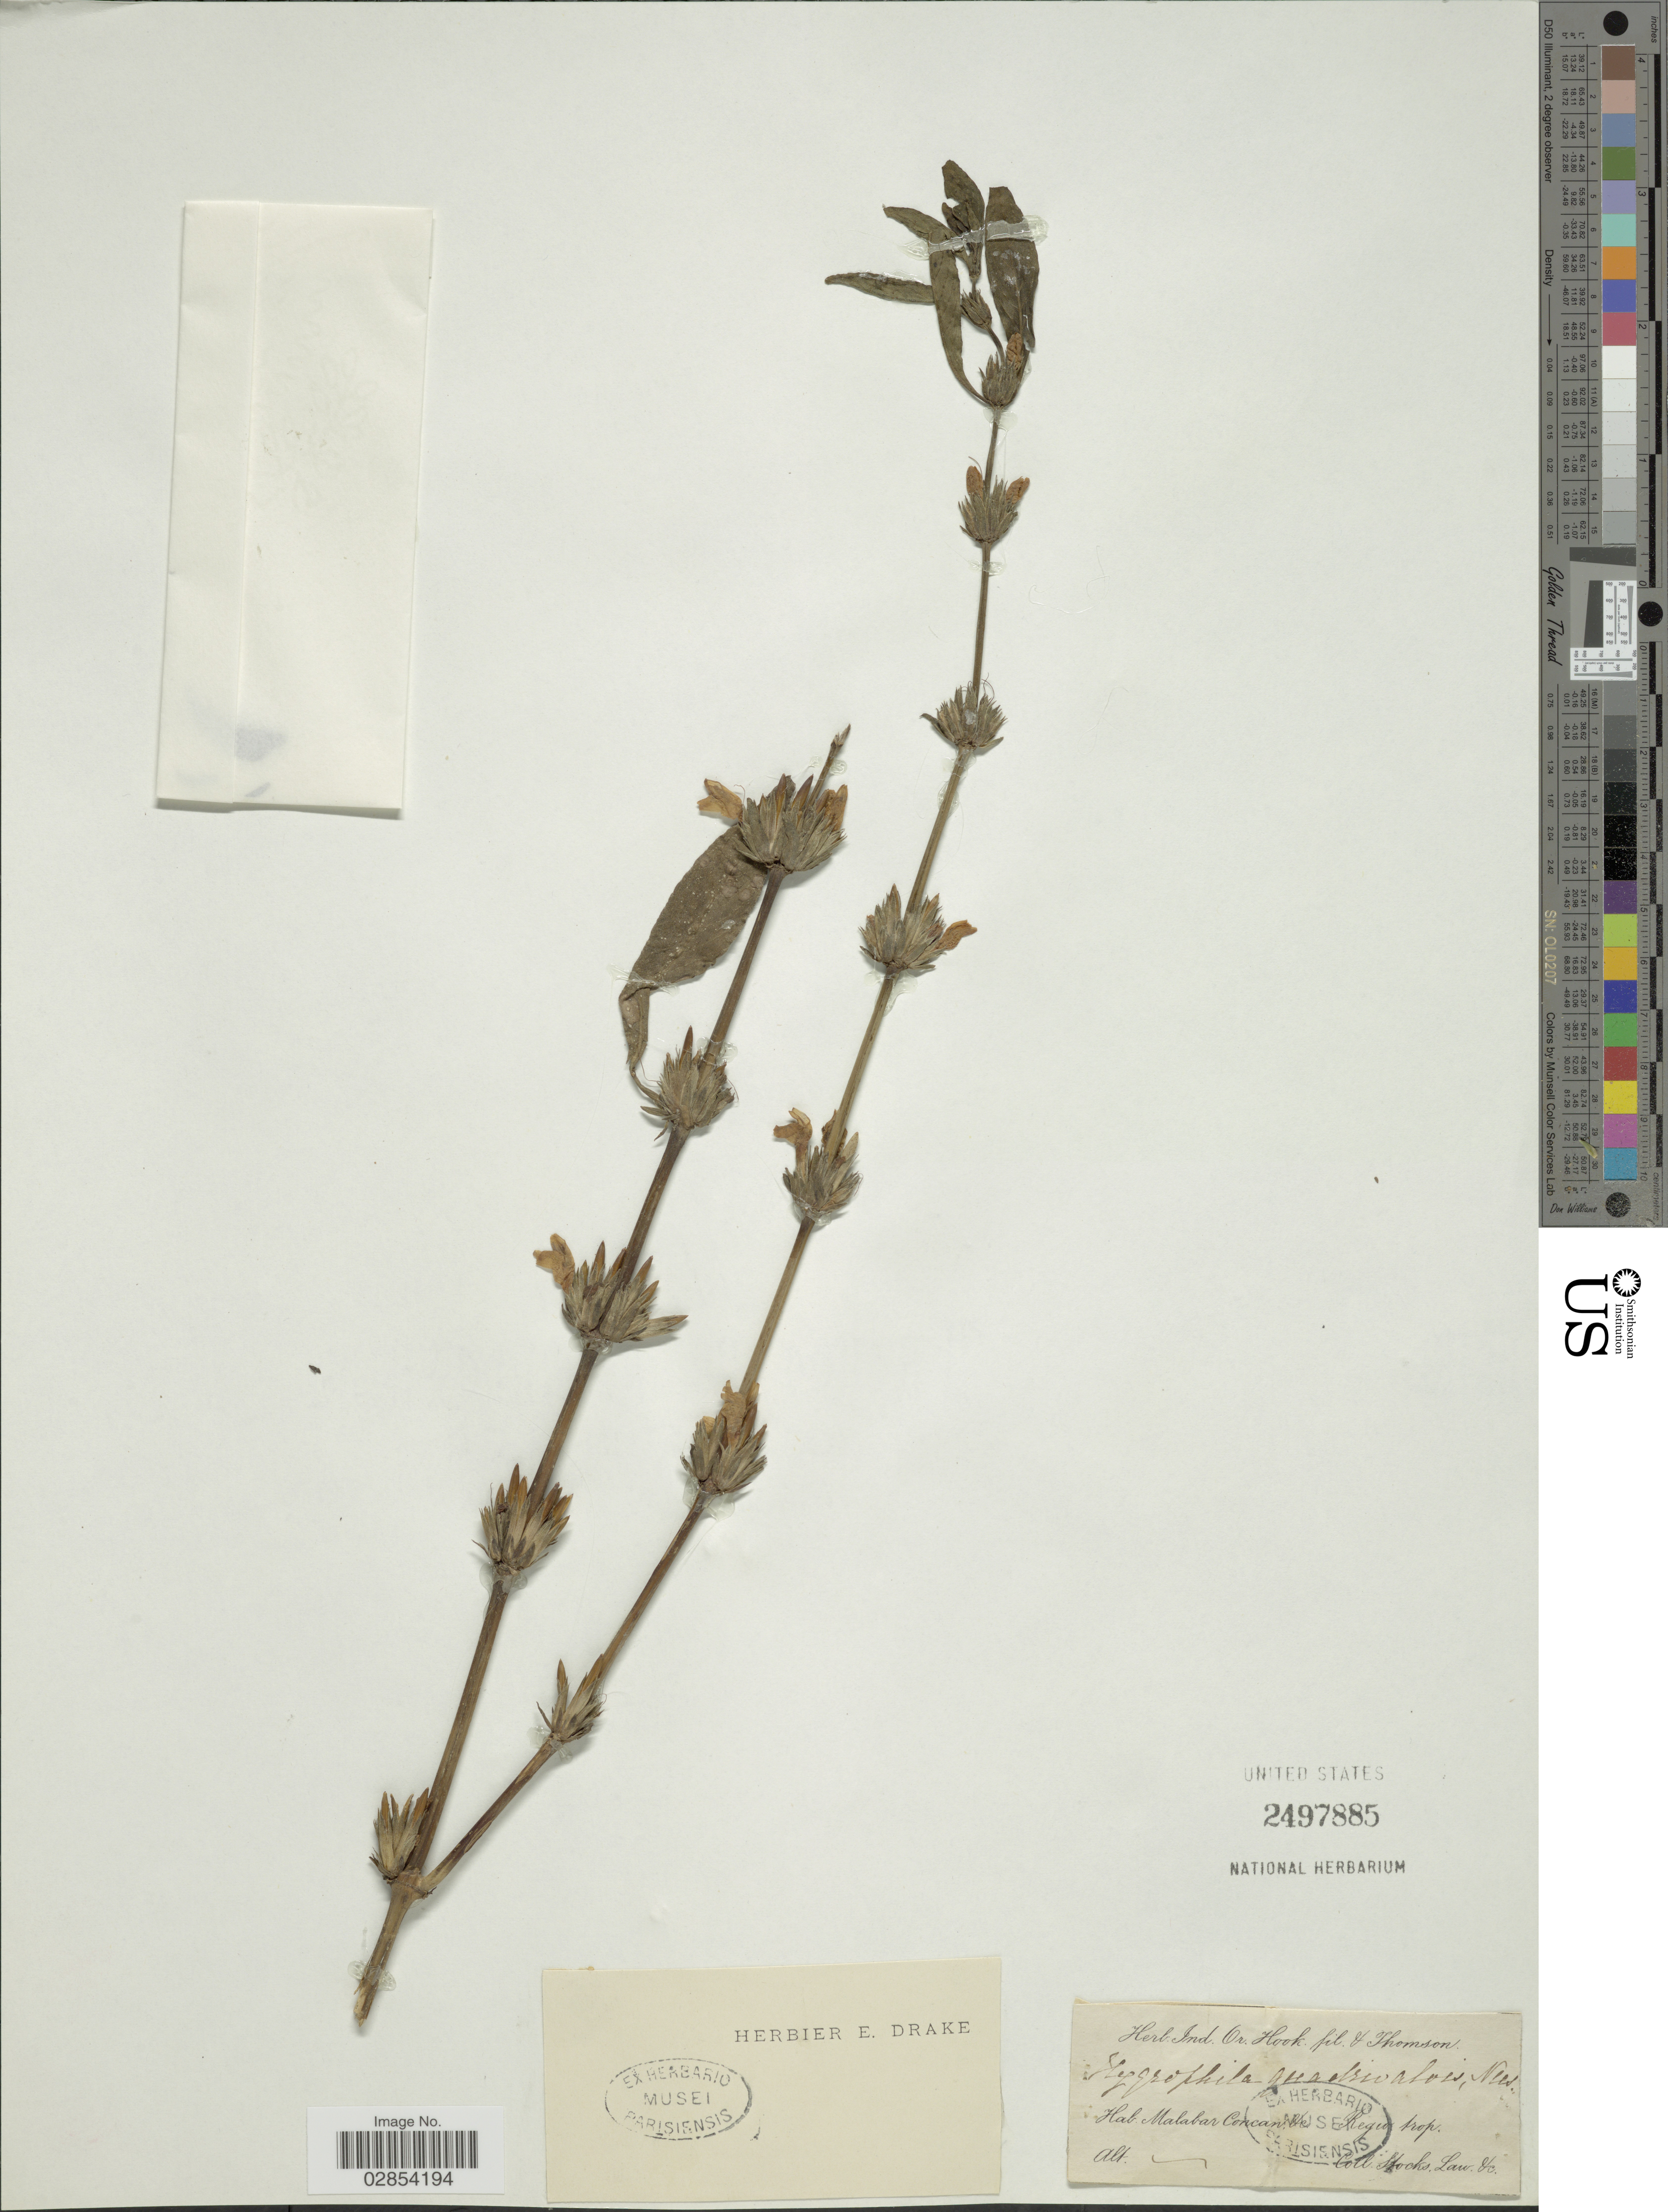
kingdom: Plantae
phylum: Tracheophyta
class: Magnoliopsida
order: Lamiales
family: Acanthaceae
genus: Hygrophila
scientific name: Hygrophila erecta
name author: (Burm. f.) Hochr.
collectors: -. Law & Stocks, --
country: India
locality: Malabar Concan &c. Regio trop.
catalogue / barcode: US 2497885